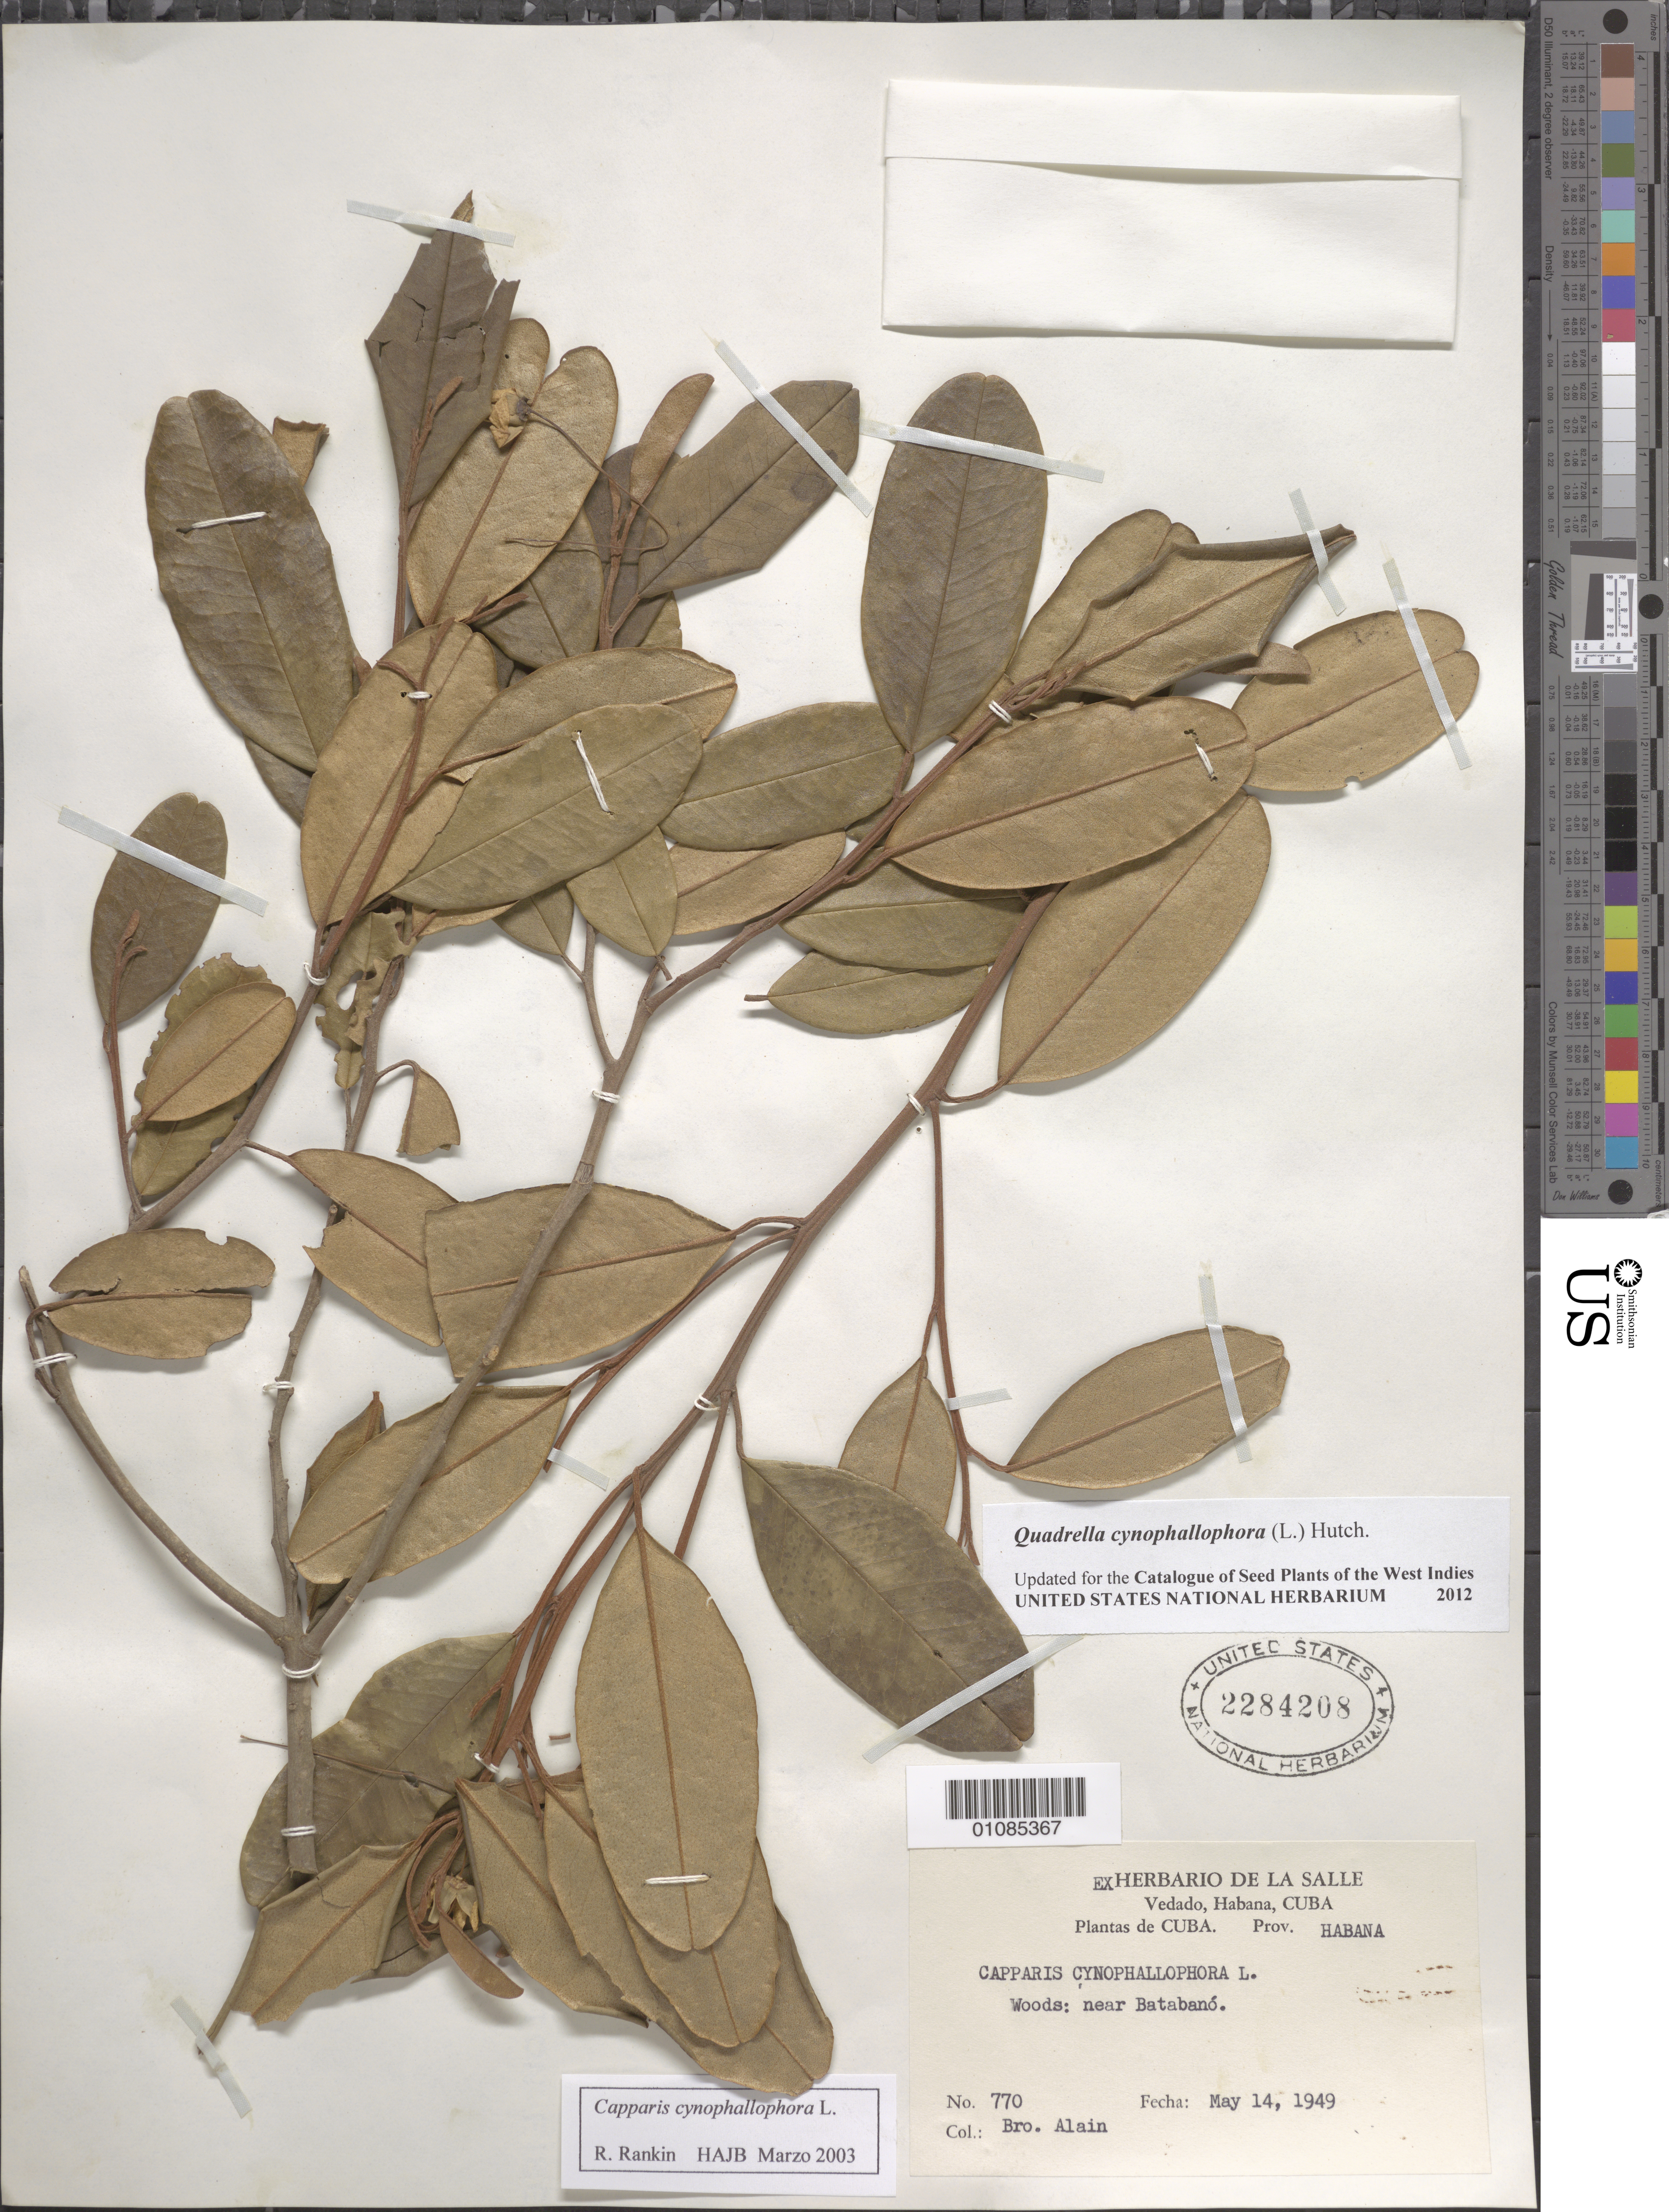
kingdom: Plantae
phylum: Tracheophyta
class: Magnoliopsida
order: Brassicales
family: Capparaceae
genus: Quadrella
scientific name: Quadrella cynophallophora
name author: (L.) Hutch.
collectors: A. H. Liogier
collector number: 770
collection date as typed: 14 May 1949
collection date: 1949-05-14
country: Cuba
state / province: La Habana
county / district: Batabanó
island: Cuba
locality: Woods near Batabano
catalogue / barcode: US 2284208